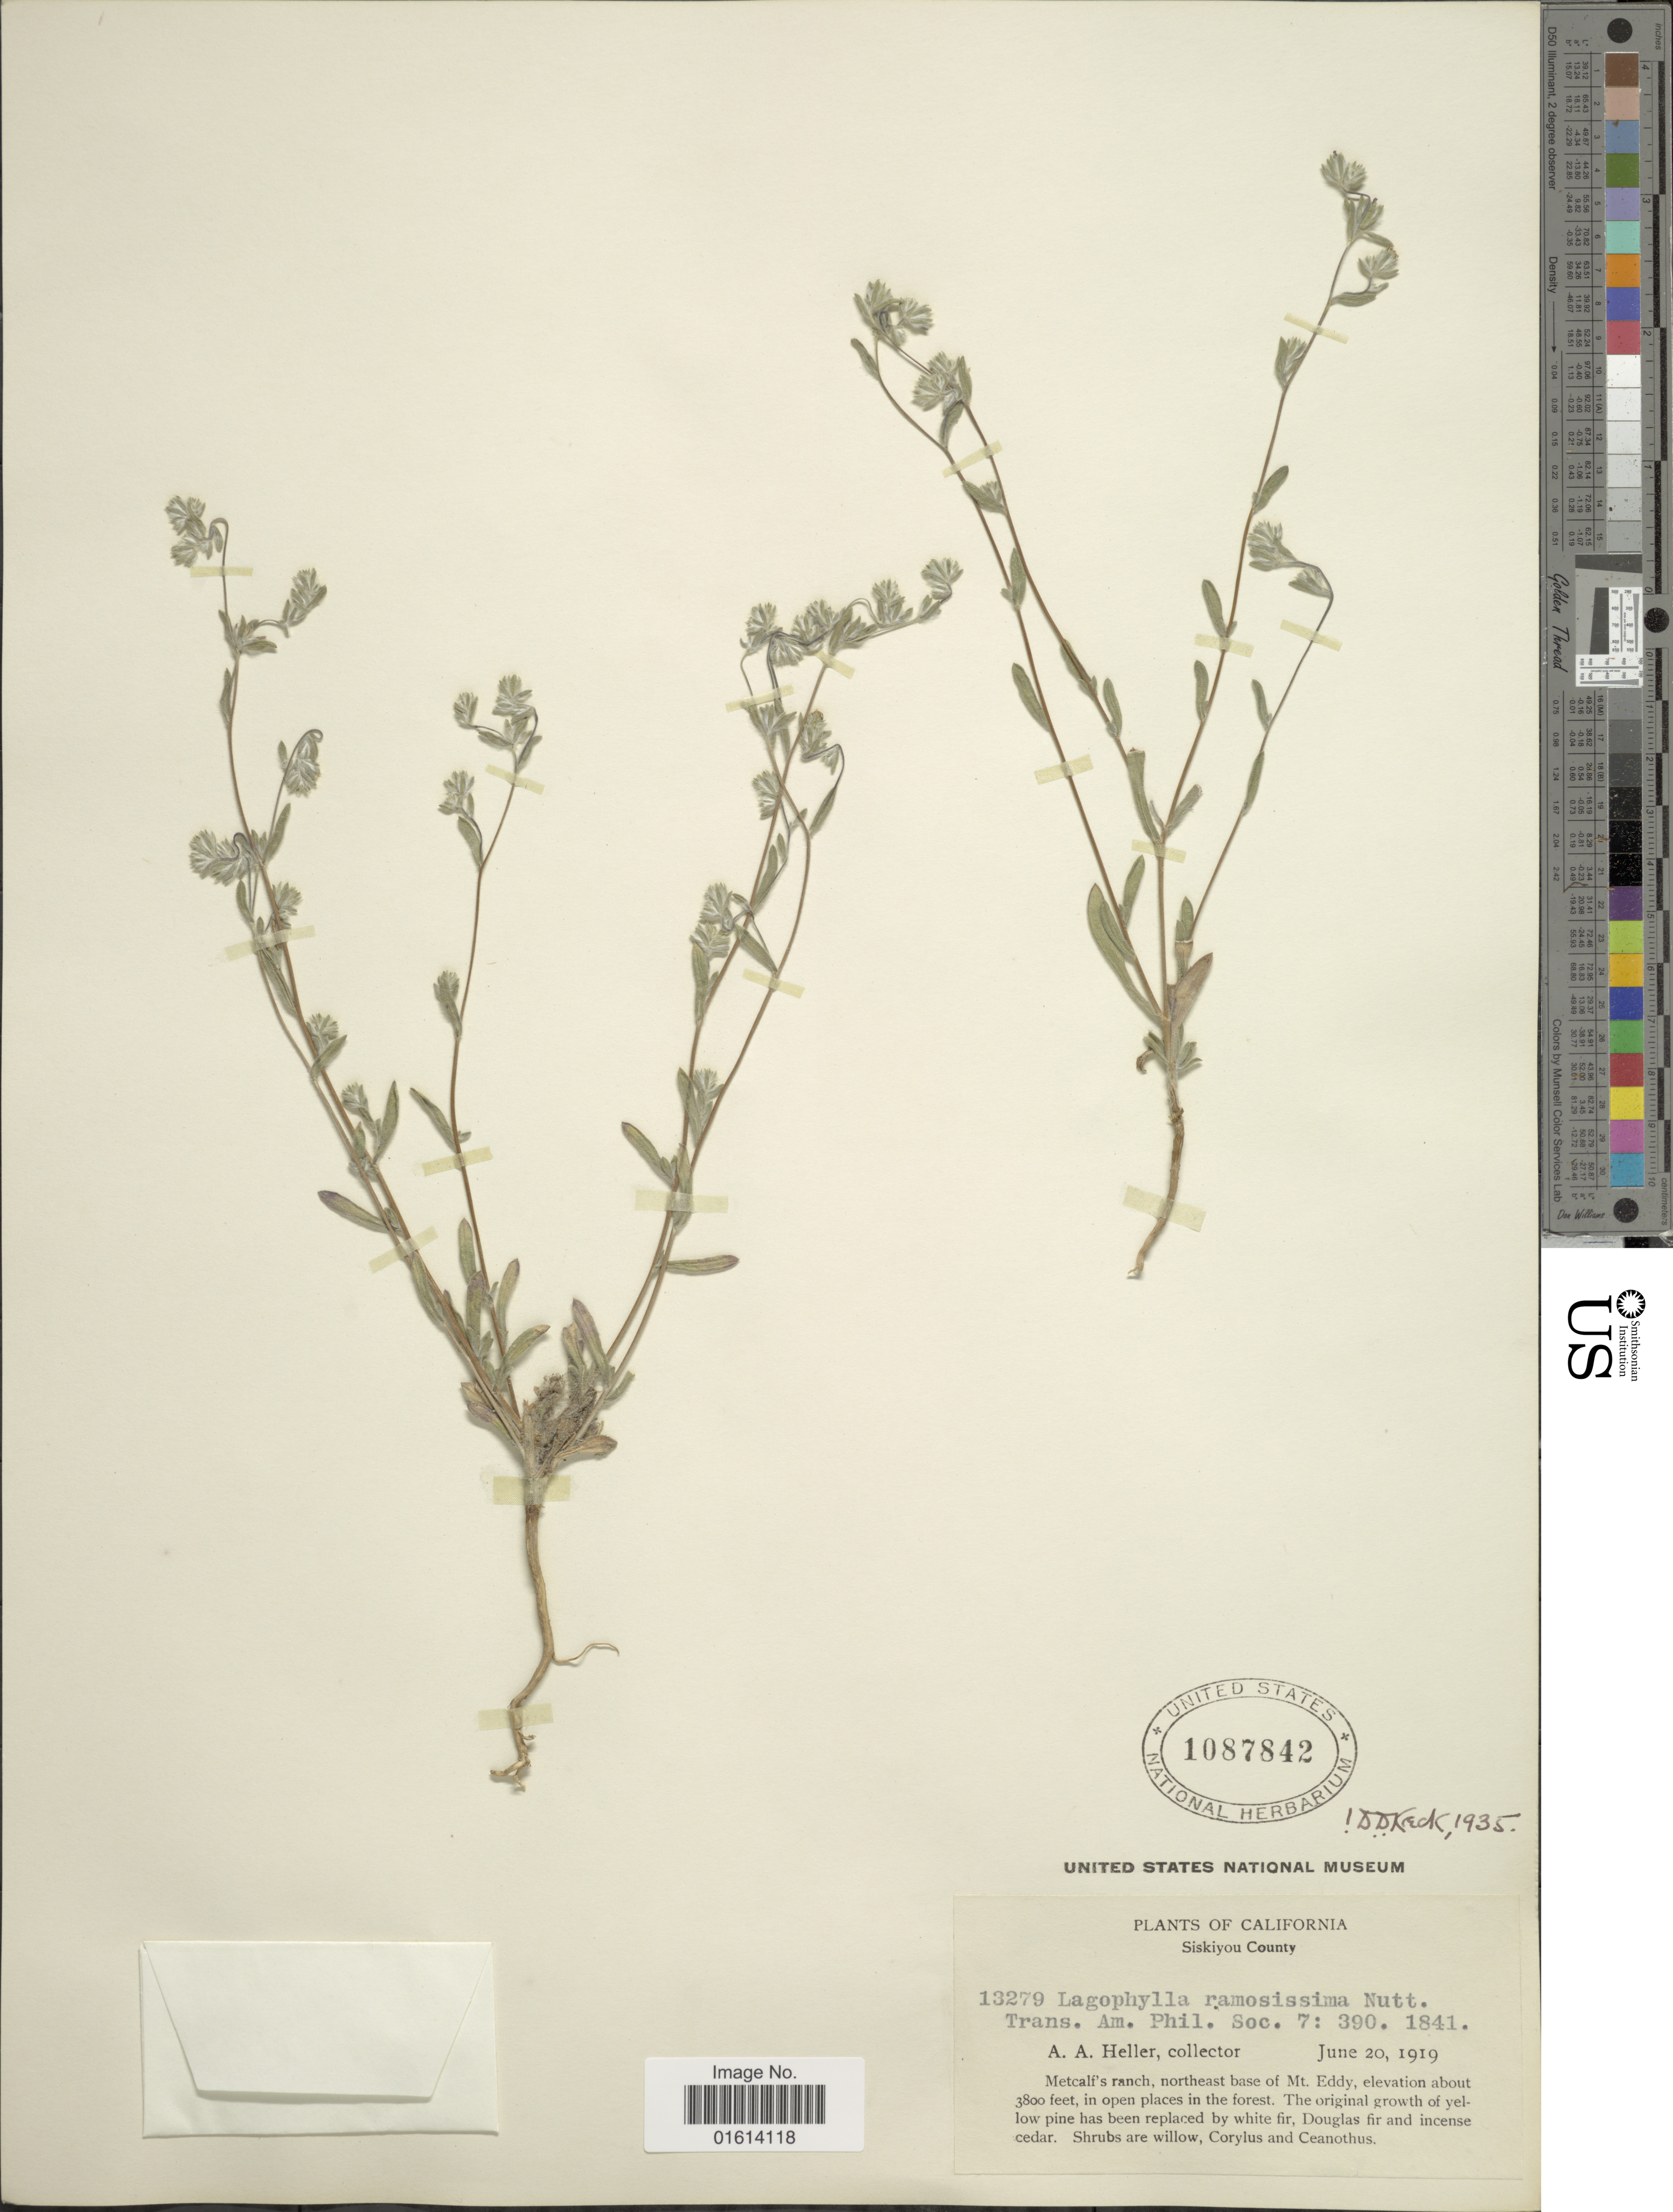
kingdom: Plantae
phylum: Tracheophyta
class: Magnoliopsida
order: Asterales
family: Asteraceae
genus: Lagophylla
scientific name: Lagophylla ramosissima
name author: Nutt.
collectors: A. A. Heller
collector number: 13279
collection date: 1919-06-20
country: United States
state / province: California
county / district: Siskiyou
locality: Siskiyou County, Metcalf's ranch, northeast base of Mt. Eddy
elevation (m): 1158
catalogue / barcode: US 1087842